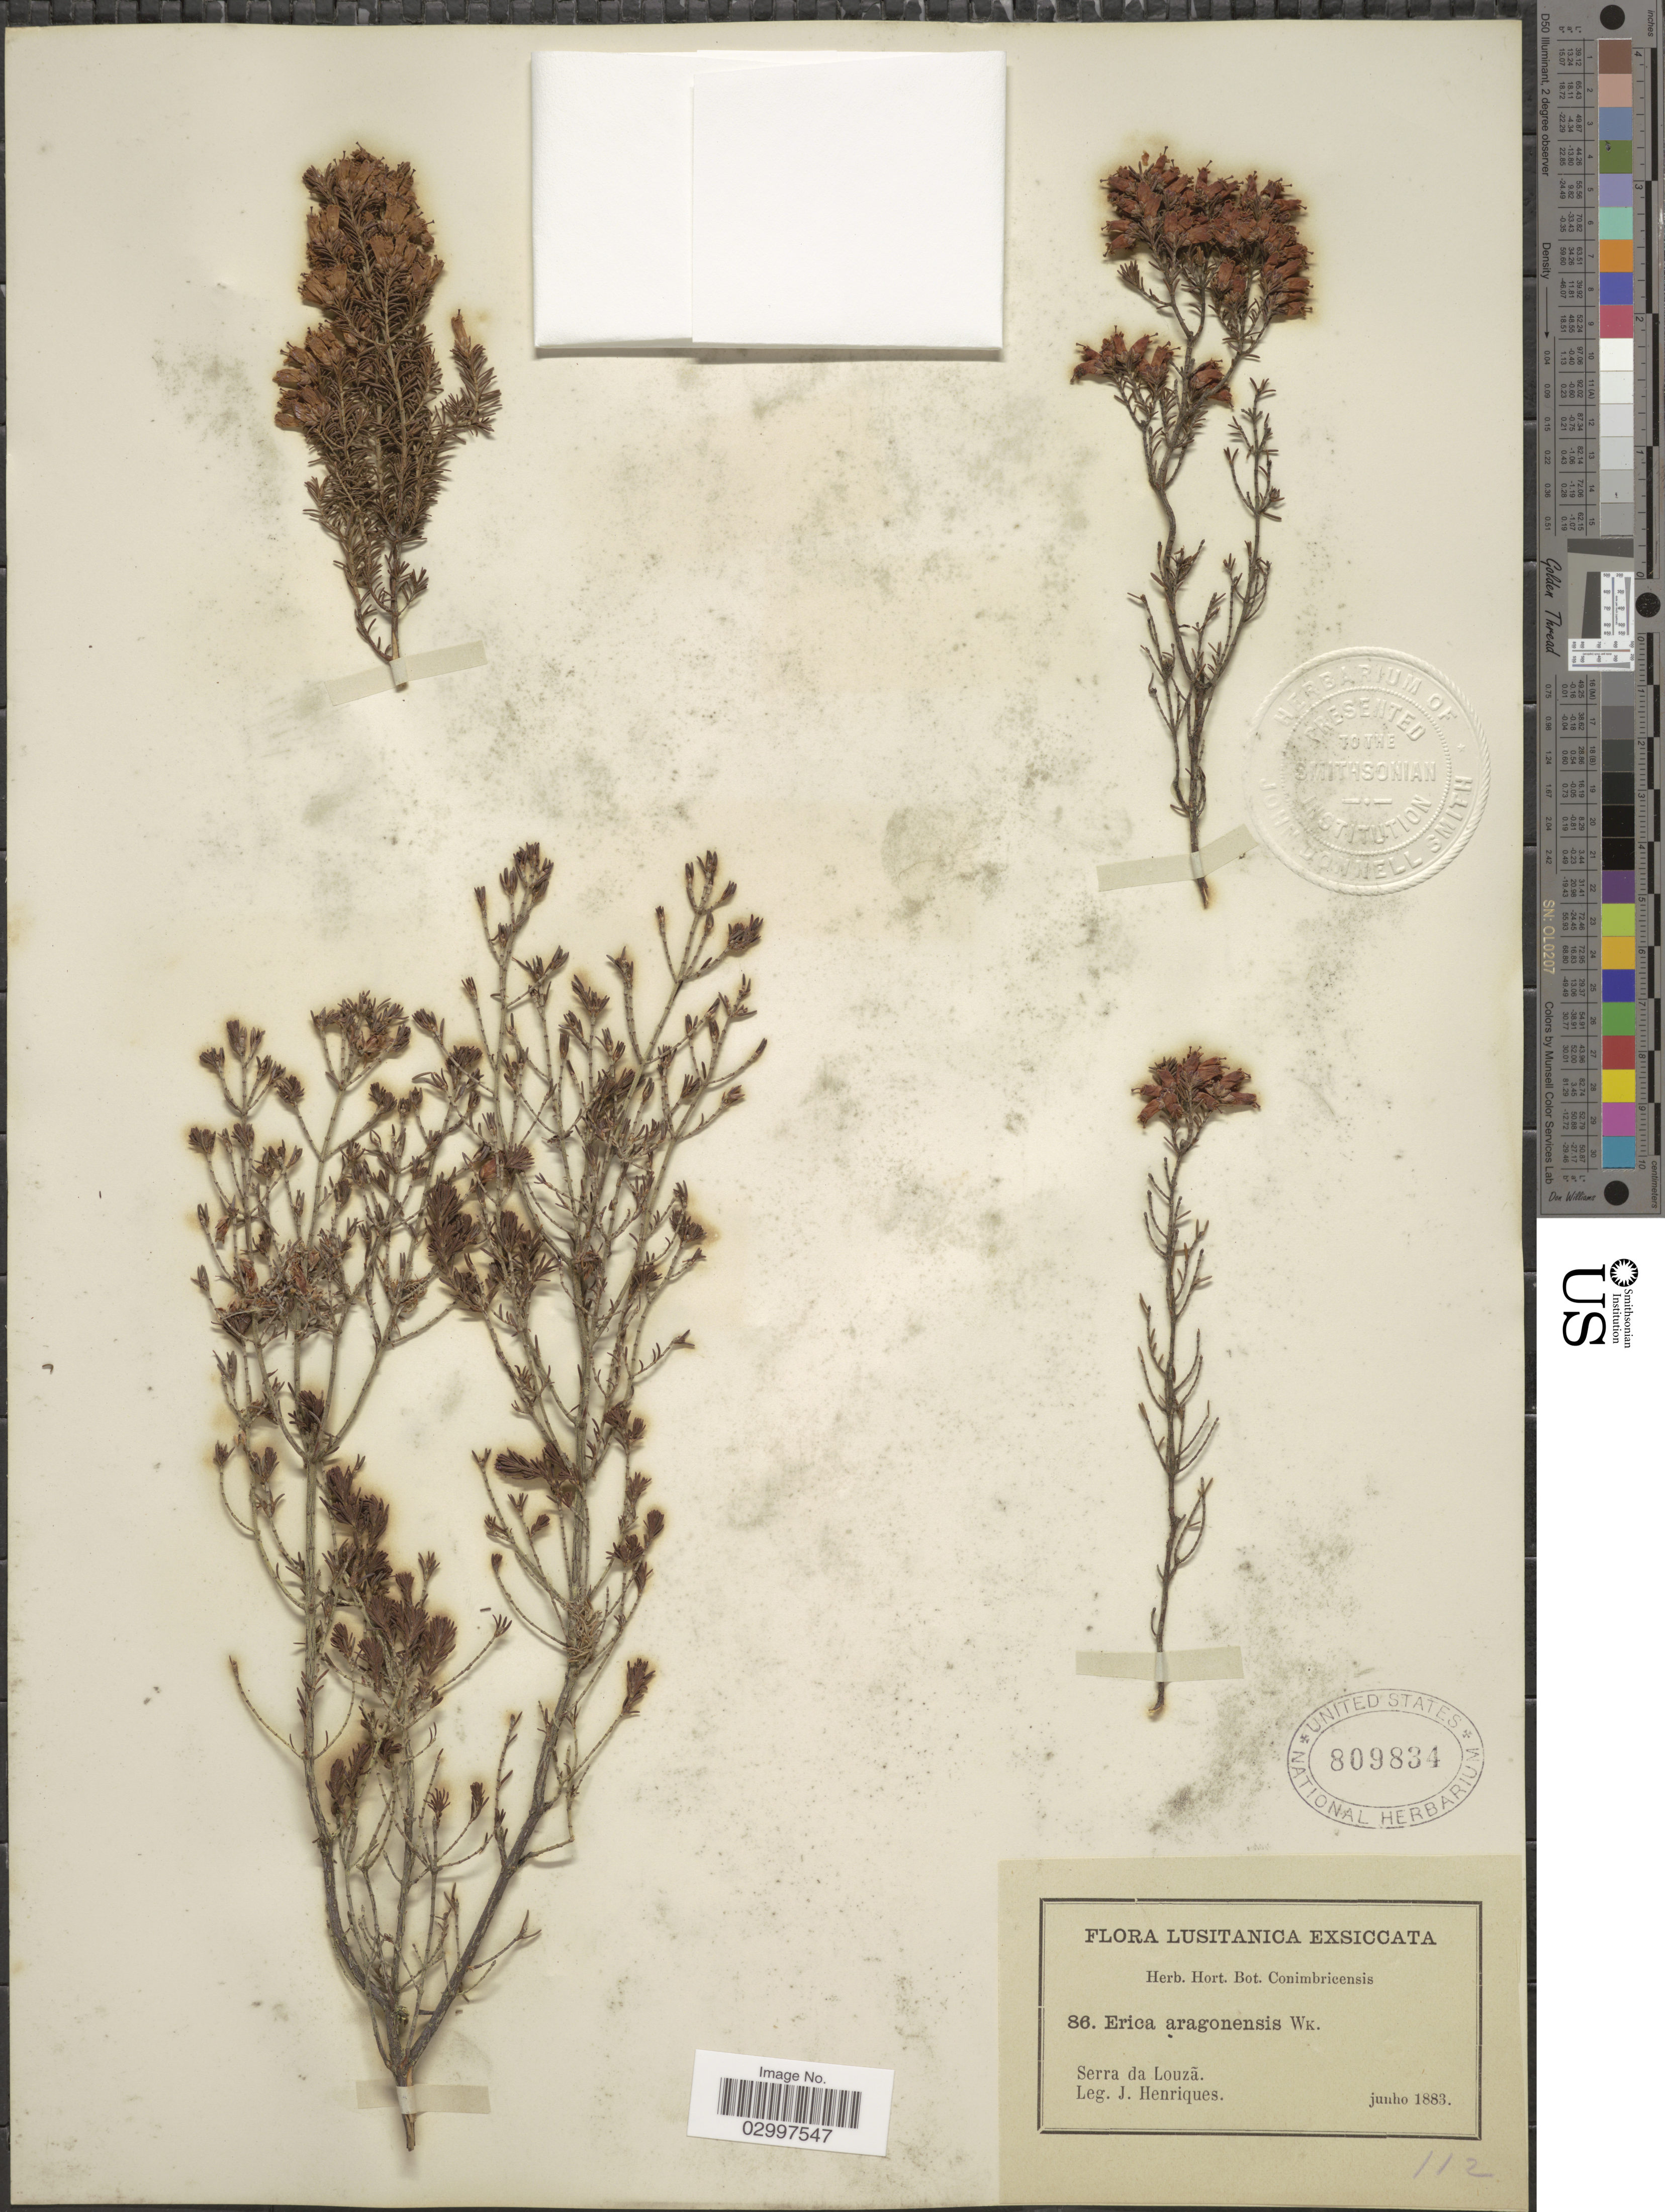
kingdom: Plantae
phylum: Tracheophyta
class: Magnoliopsida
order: Ericales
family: Ericaceae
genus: Erica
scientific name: Erica aragonensis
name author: Willk.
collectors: J. A. Henriques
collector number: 86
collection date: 1883-06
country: Portugal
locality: Lusitanica. Serra da Louzã.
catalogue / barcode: US 809834